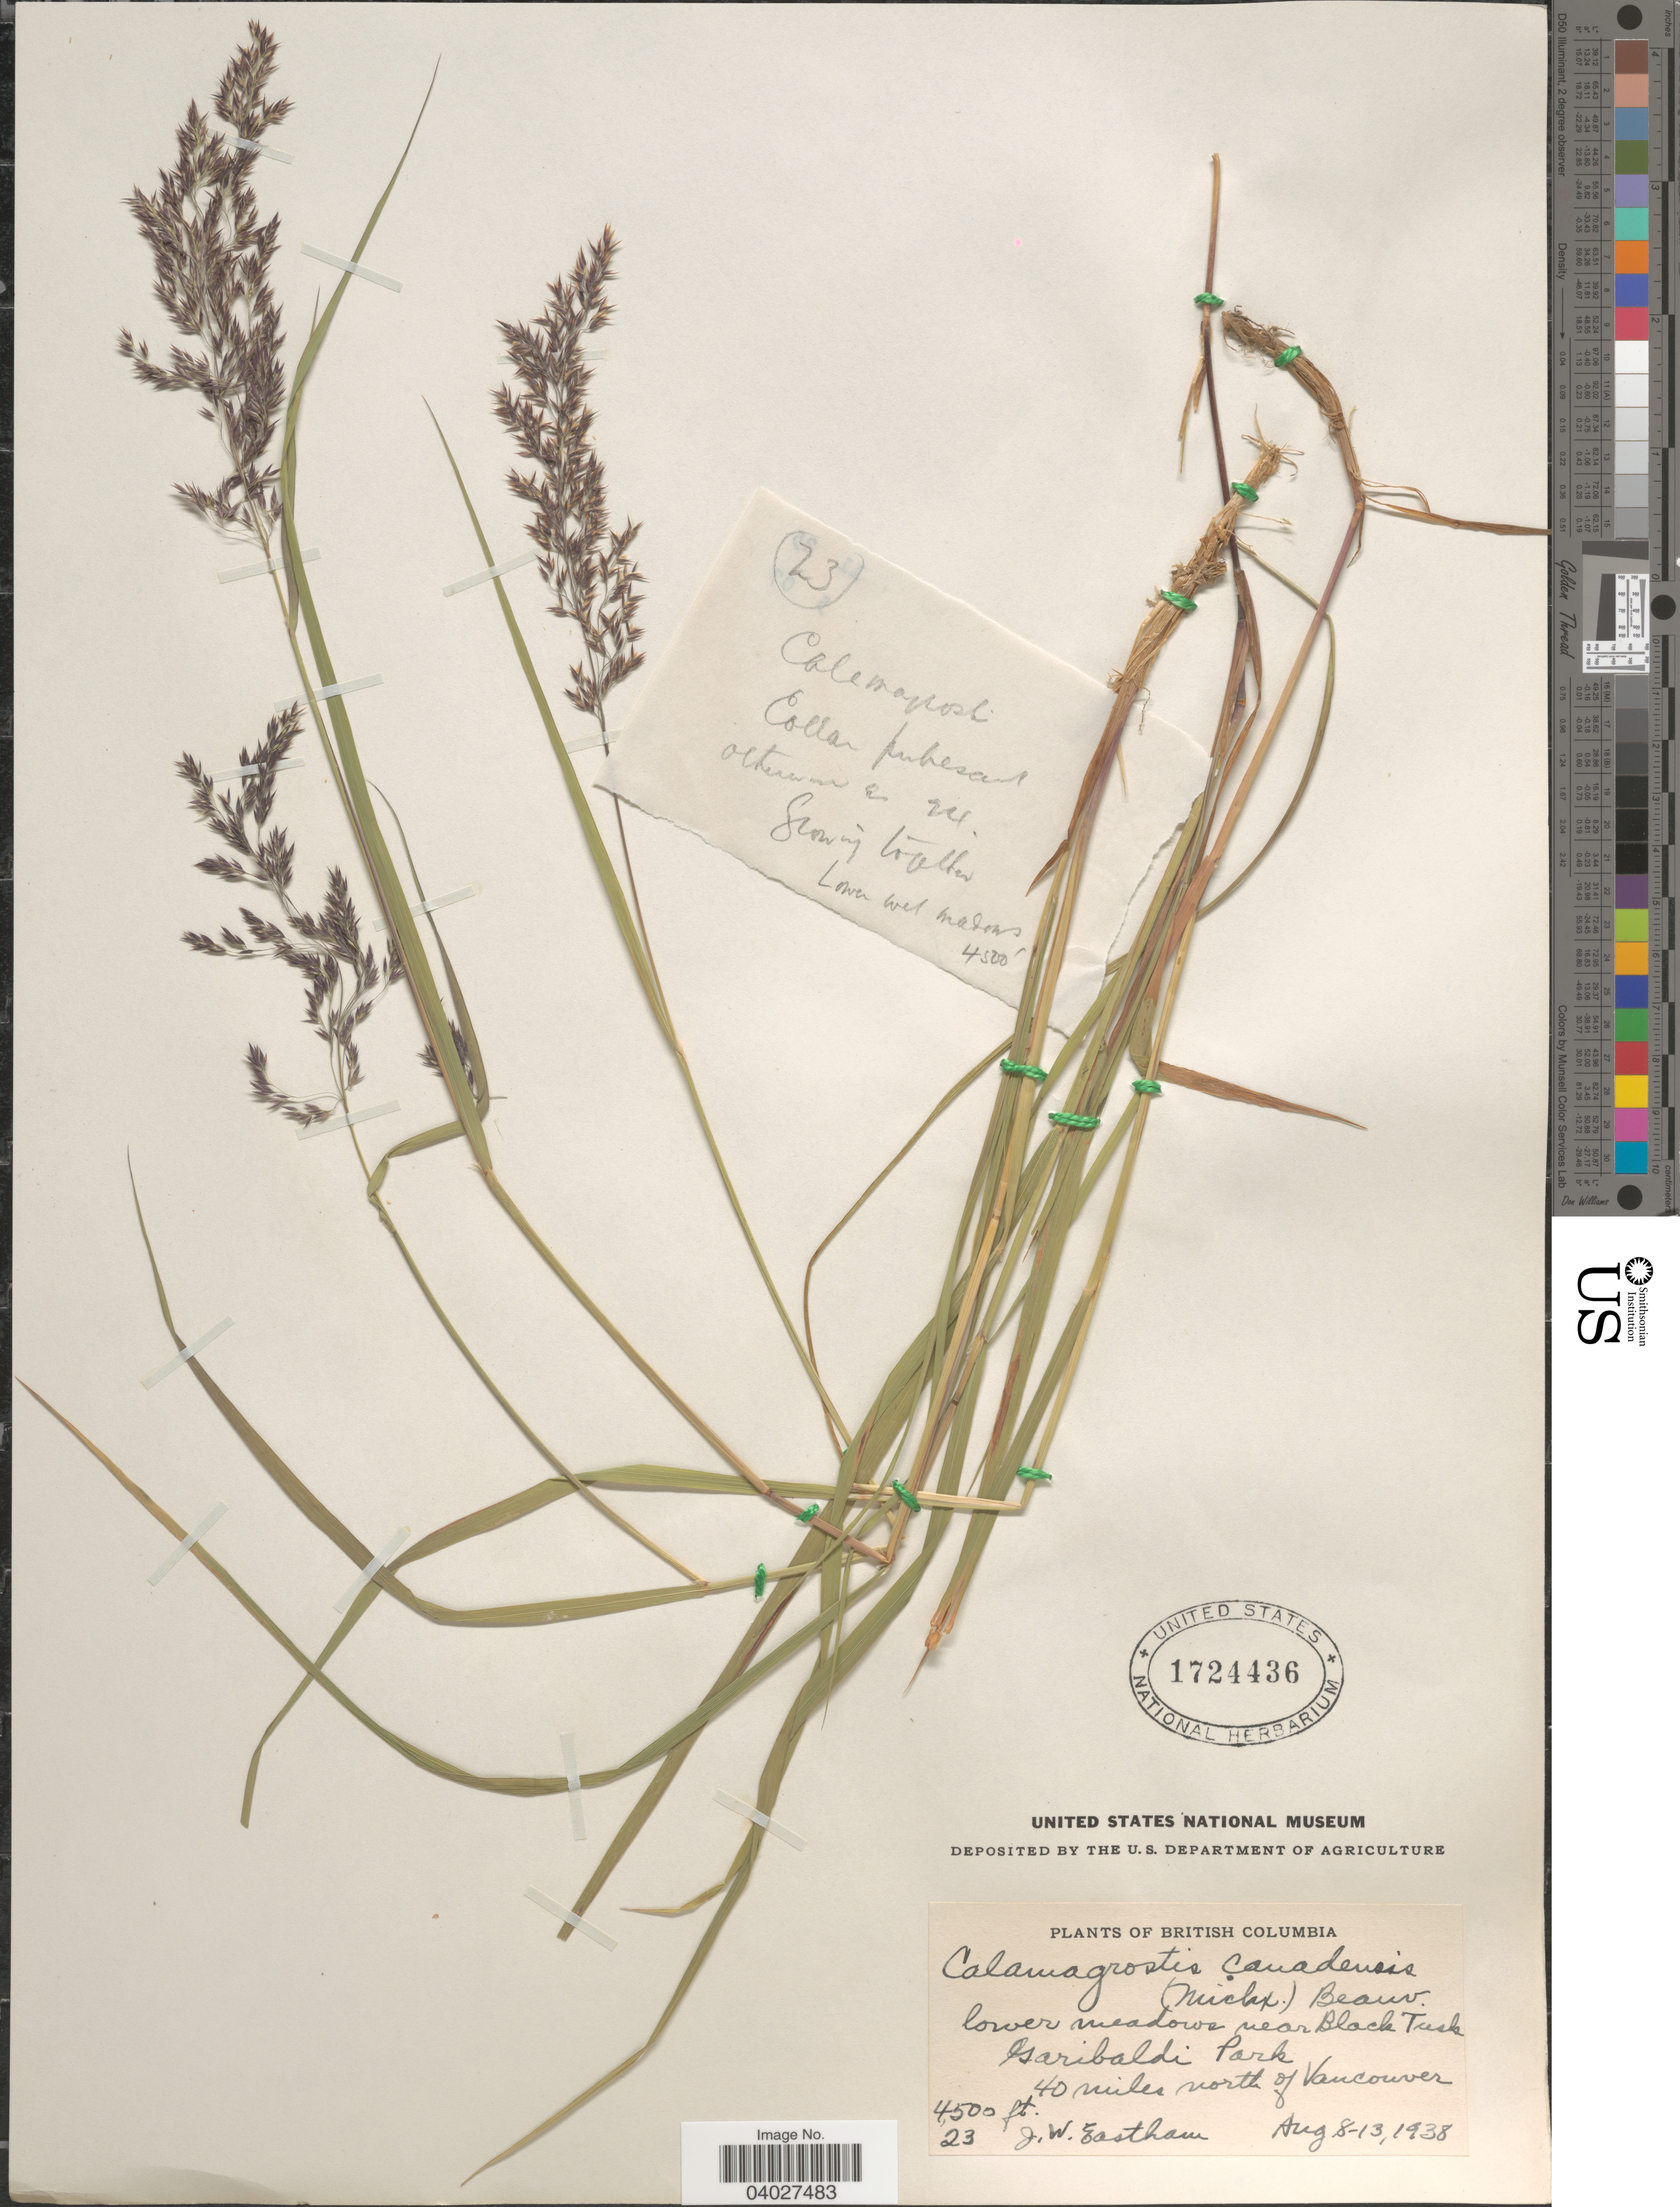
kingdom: Plantae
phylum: Tracheophyta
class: Liliopsida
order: Poales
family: Poaceae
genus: Calamagrostis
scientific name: Calamagrostis canadensis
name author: (Michx.) P. Beauv.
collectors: J. Eastham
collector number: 23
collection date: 1938-08-08/1938-08-13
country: Canada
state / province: British Columbia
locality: Lower meadows near Black Tusk. Garibaldi Park. 40 miles north of Vancouver.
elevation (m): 1372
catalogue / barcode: US 1724436